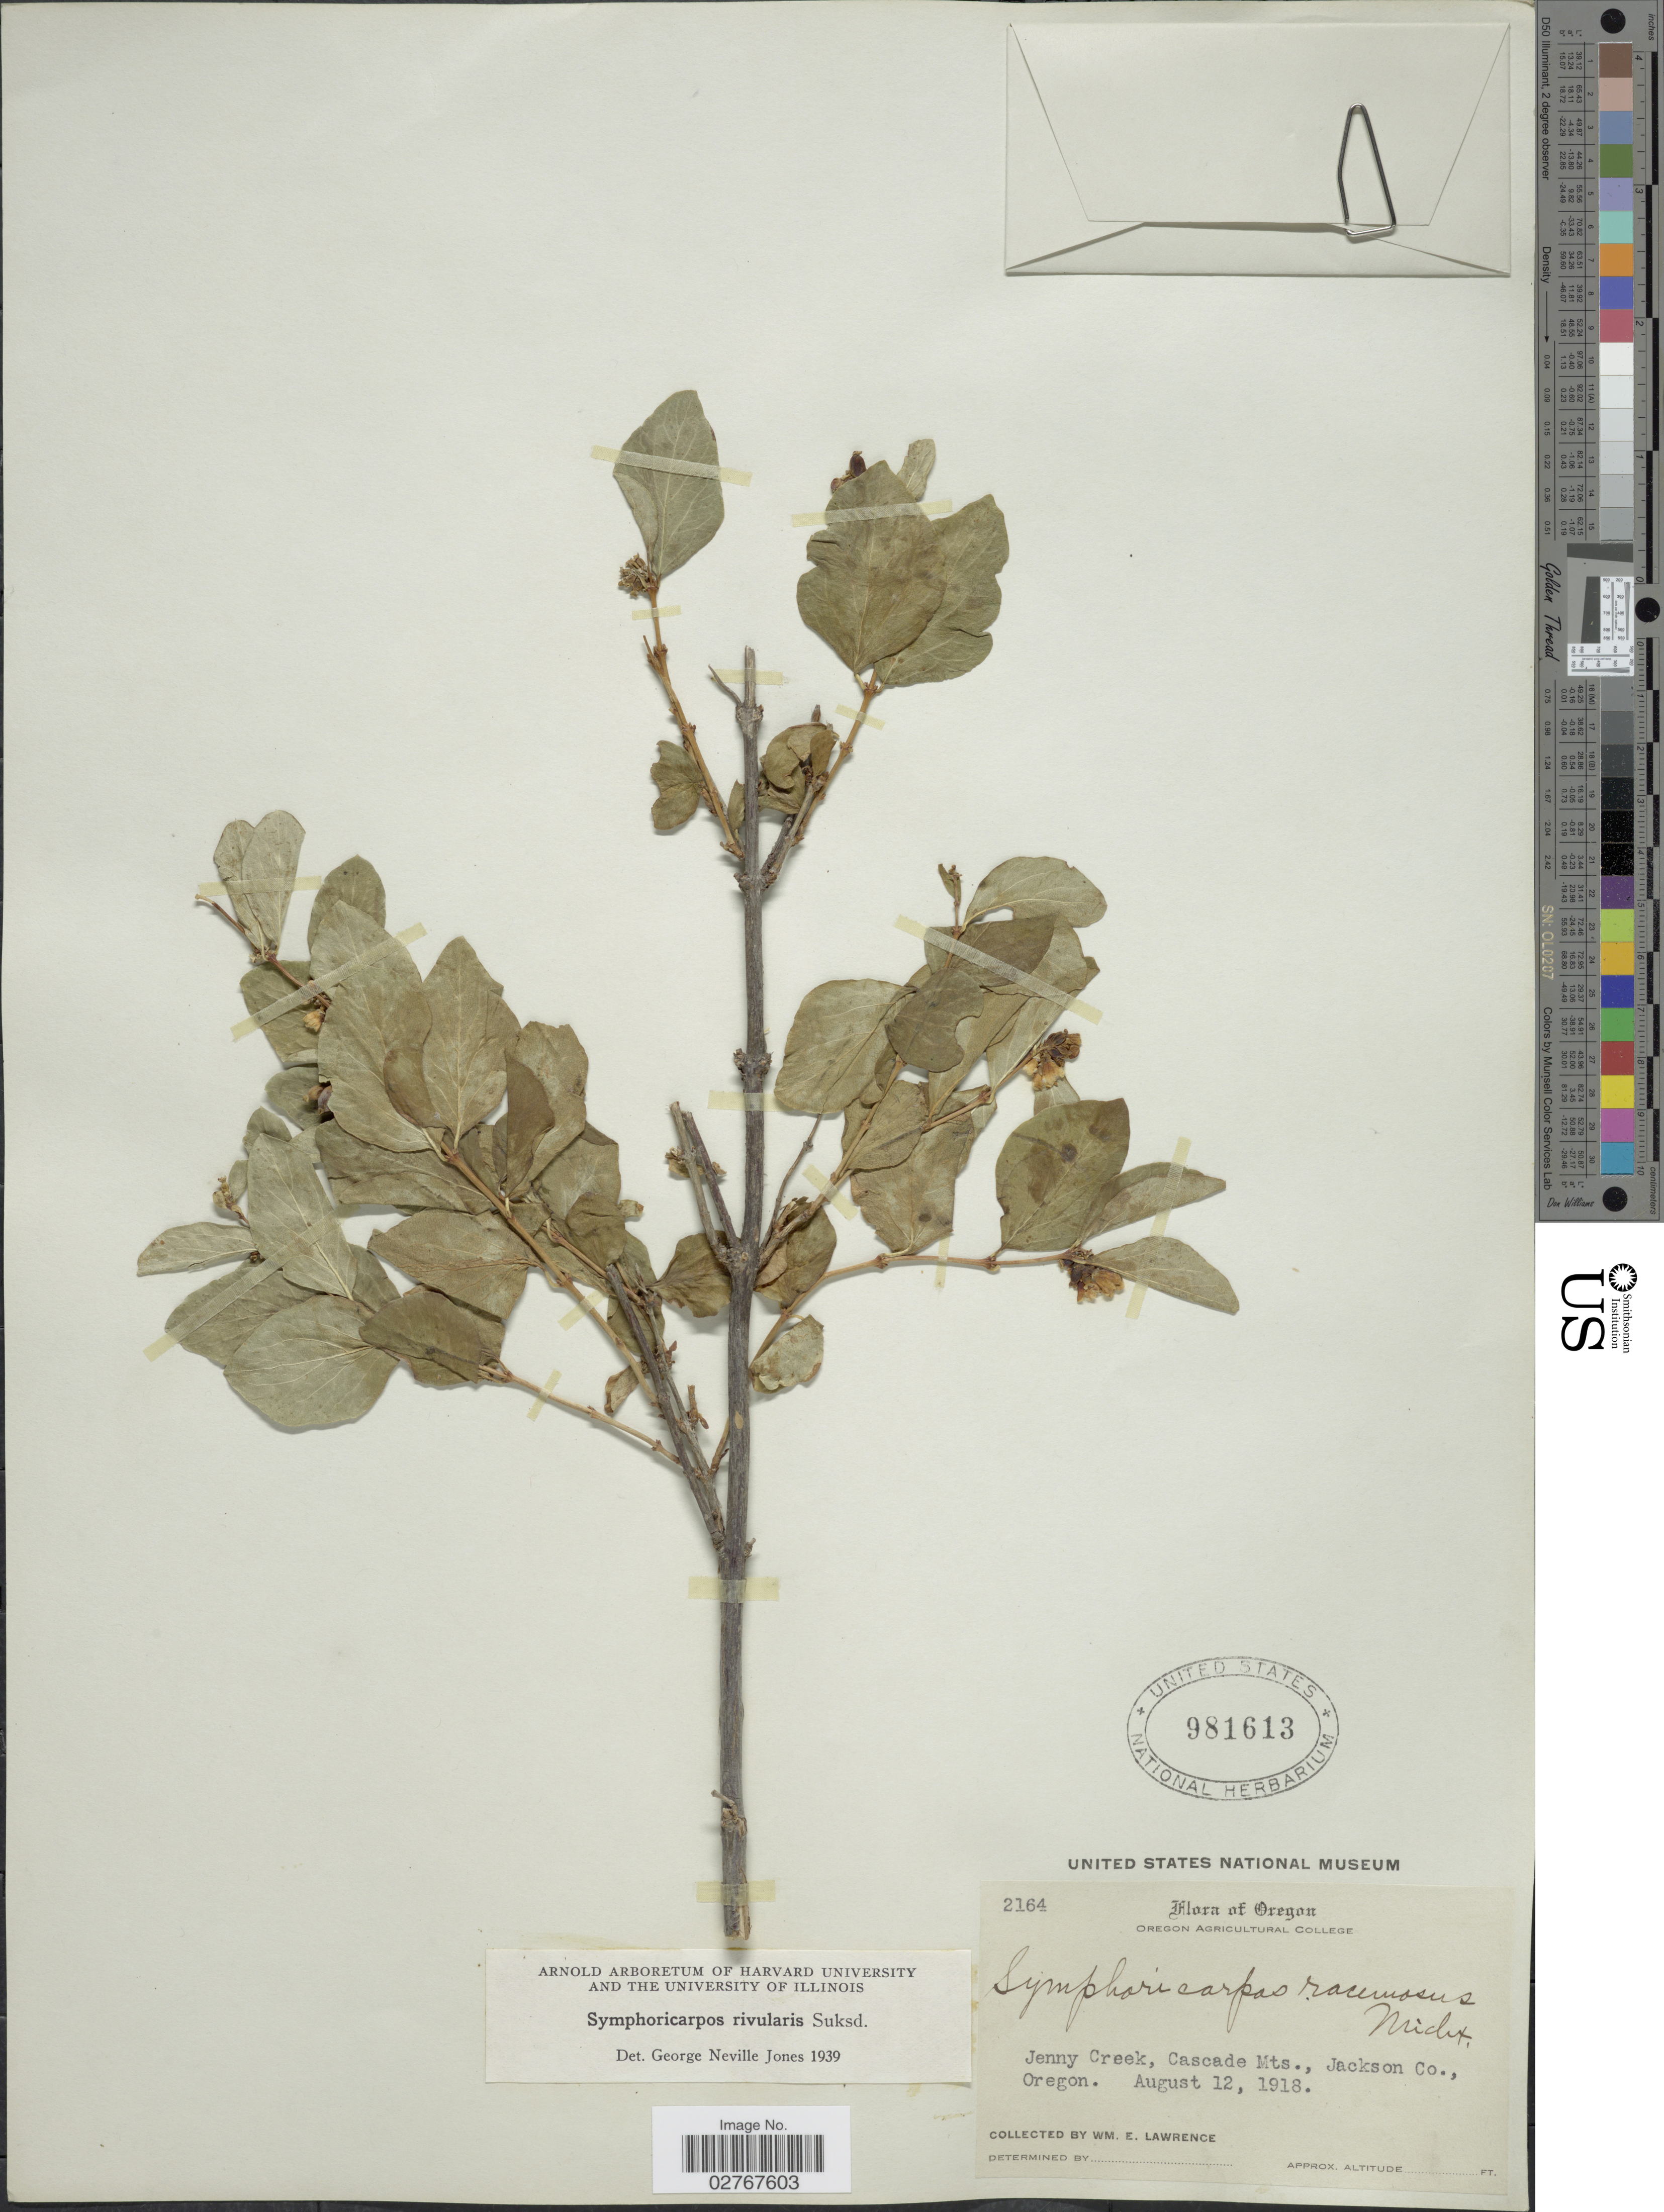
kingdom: Plantae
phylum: Tracheophyta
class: Magnoliopsida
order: Dipsacales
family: Caprifoliaceae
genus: Symphoricarpos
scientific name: Symphoricarpos rivularis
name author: Suksd.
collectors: W. Lawrence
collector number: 2164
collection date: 1918-08-12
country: United States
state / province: Oregon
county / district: Jackson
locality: Jenny Creek, Cascade Mts., Jackson Co.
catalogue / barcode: US 981613